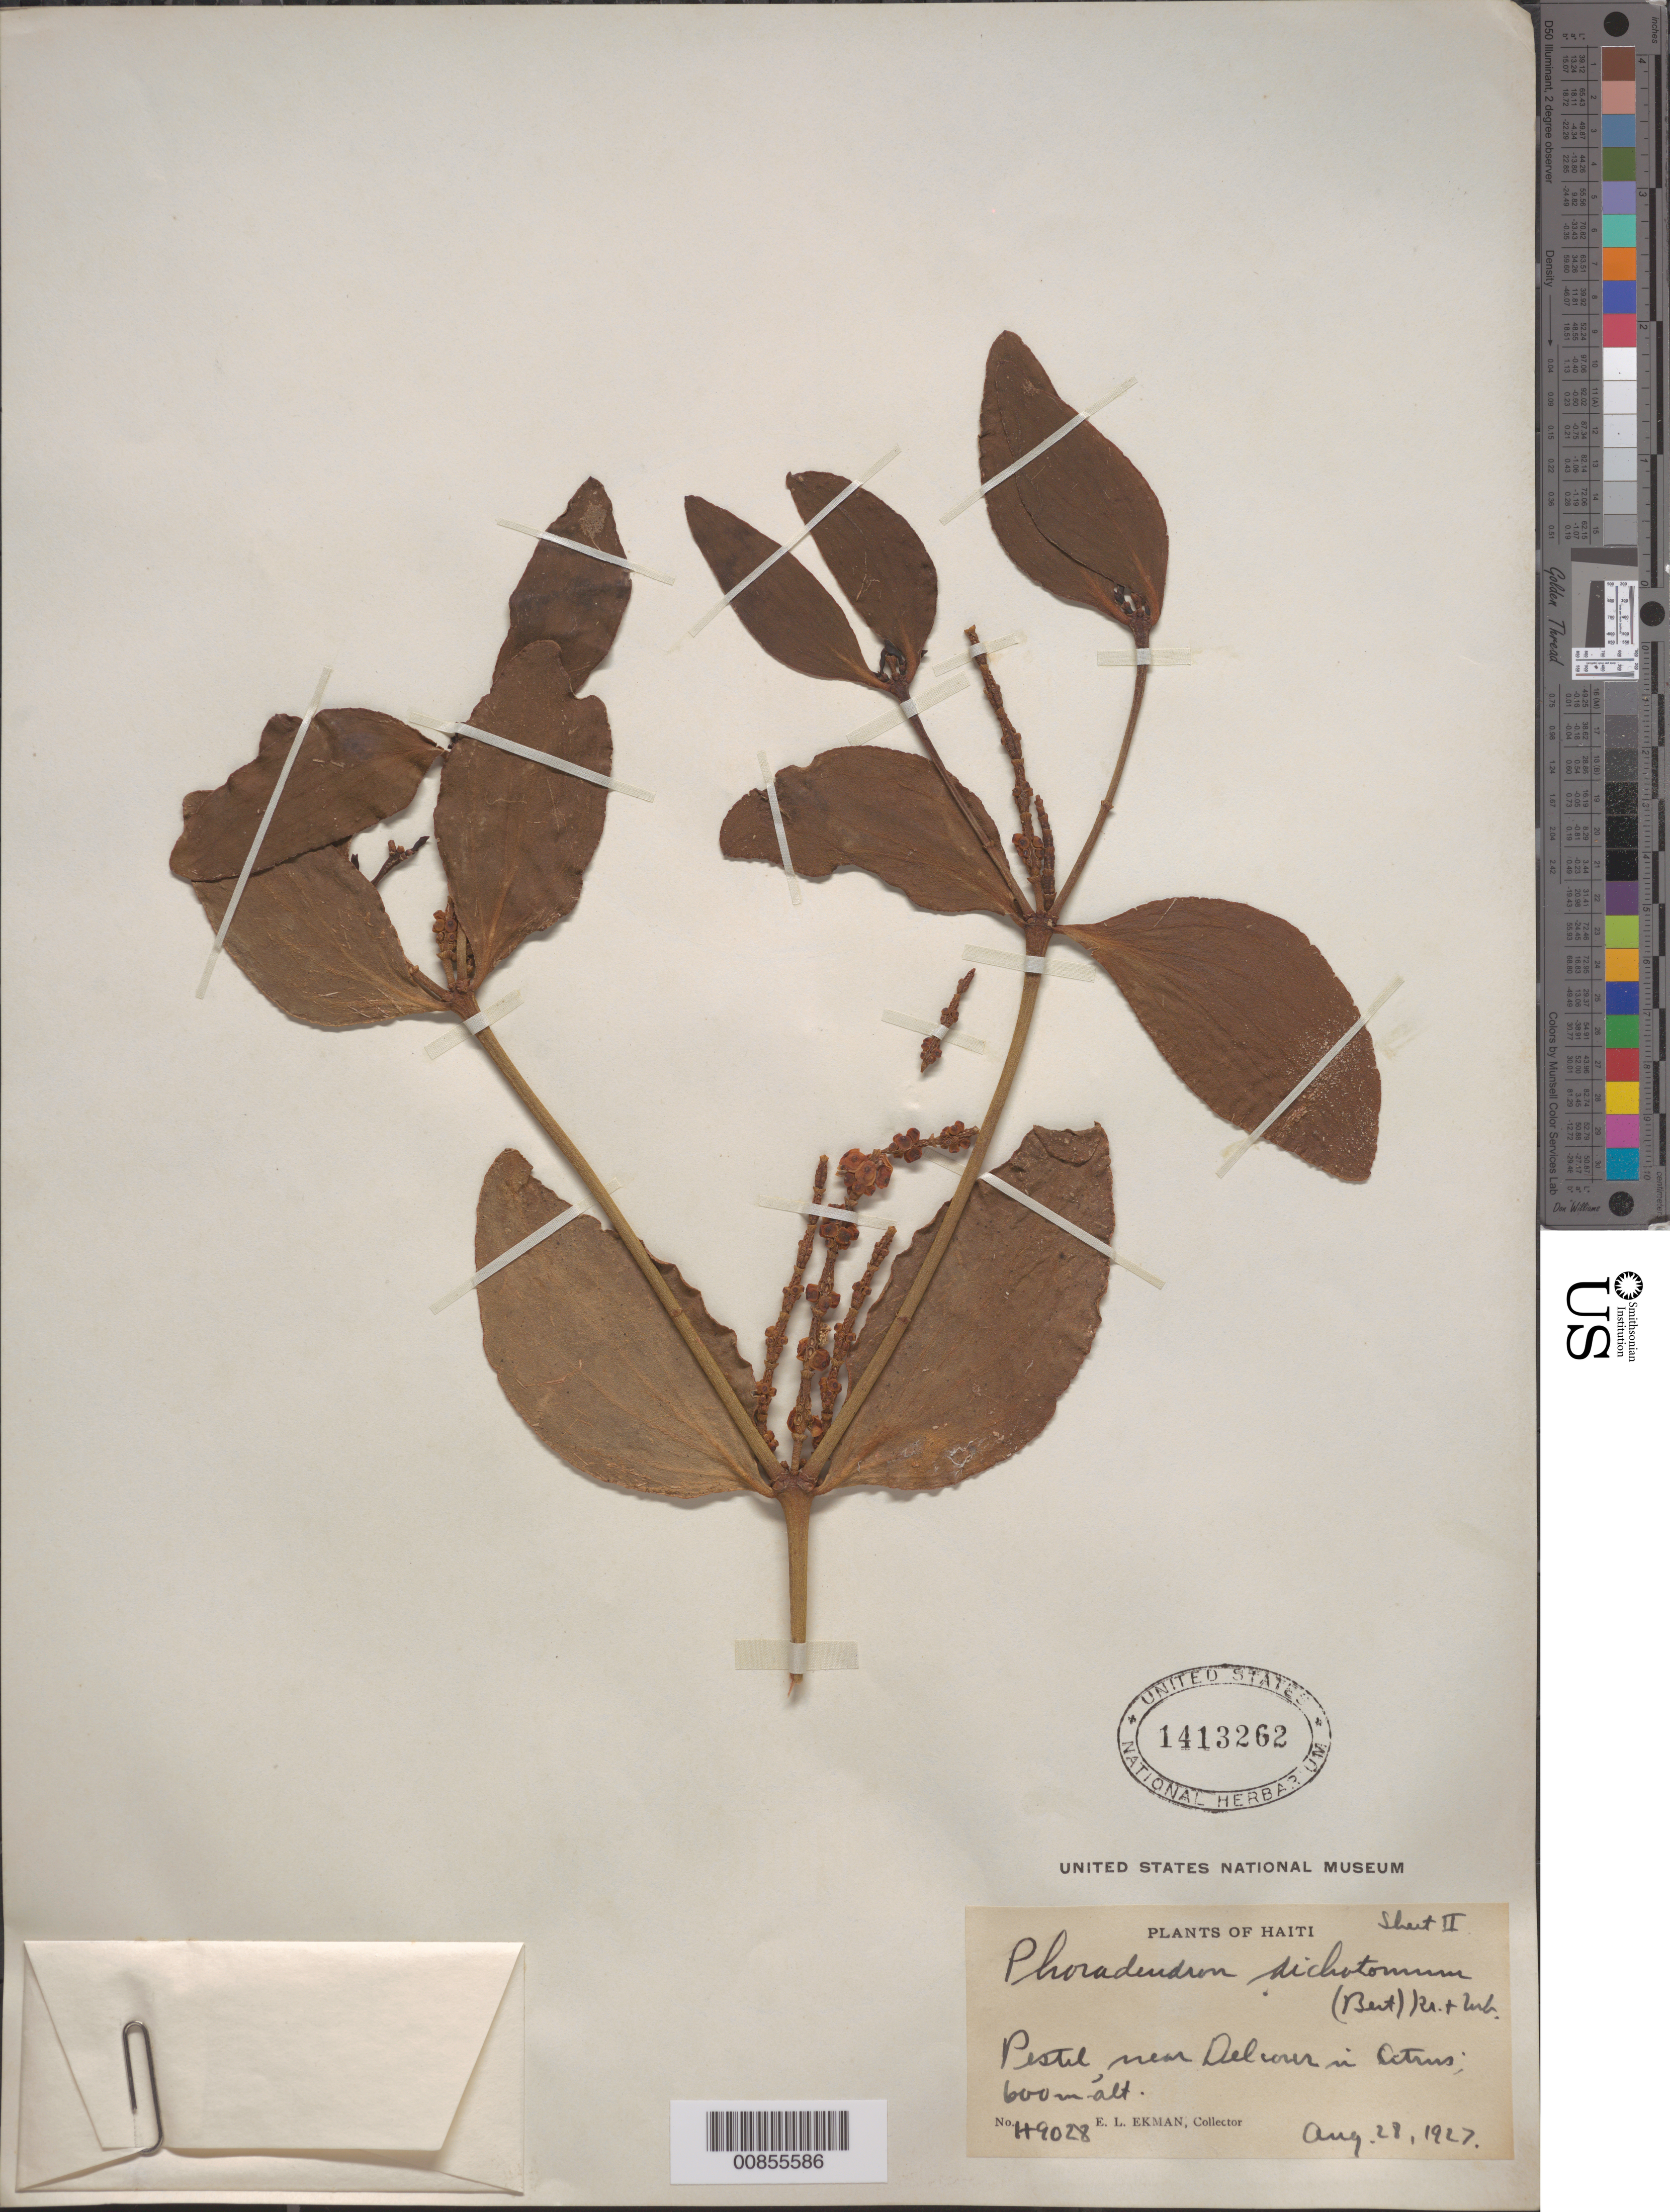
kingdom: Plantae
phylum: Tracheophyta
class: Magnoliopsida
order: Santalales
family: Viscaceae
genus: Phoradendron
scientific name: Phoradendron berteroanum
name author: (DC.) Nutt.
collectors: E. L. Ekman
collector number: H 9028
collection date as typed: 28 Aug 1927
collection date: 1927-08-28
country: Haiti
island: Hispaniola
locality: Massif de la Hotte, western group, Pestel, near Delcour.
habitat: In Citrus sp.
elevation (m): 600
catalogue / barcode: US 1413262